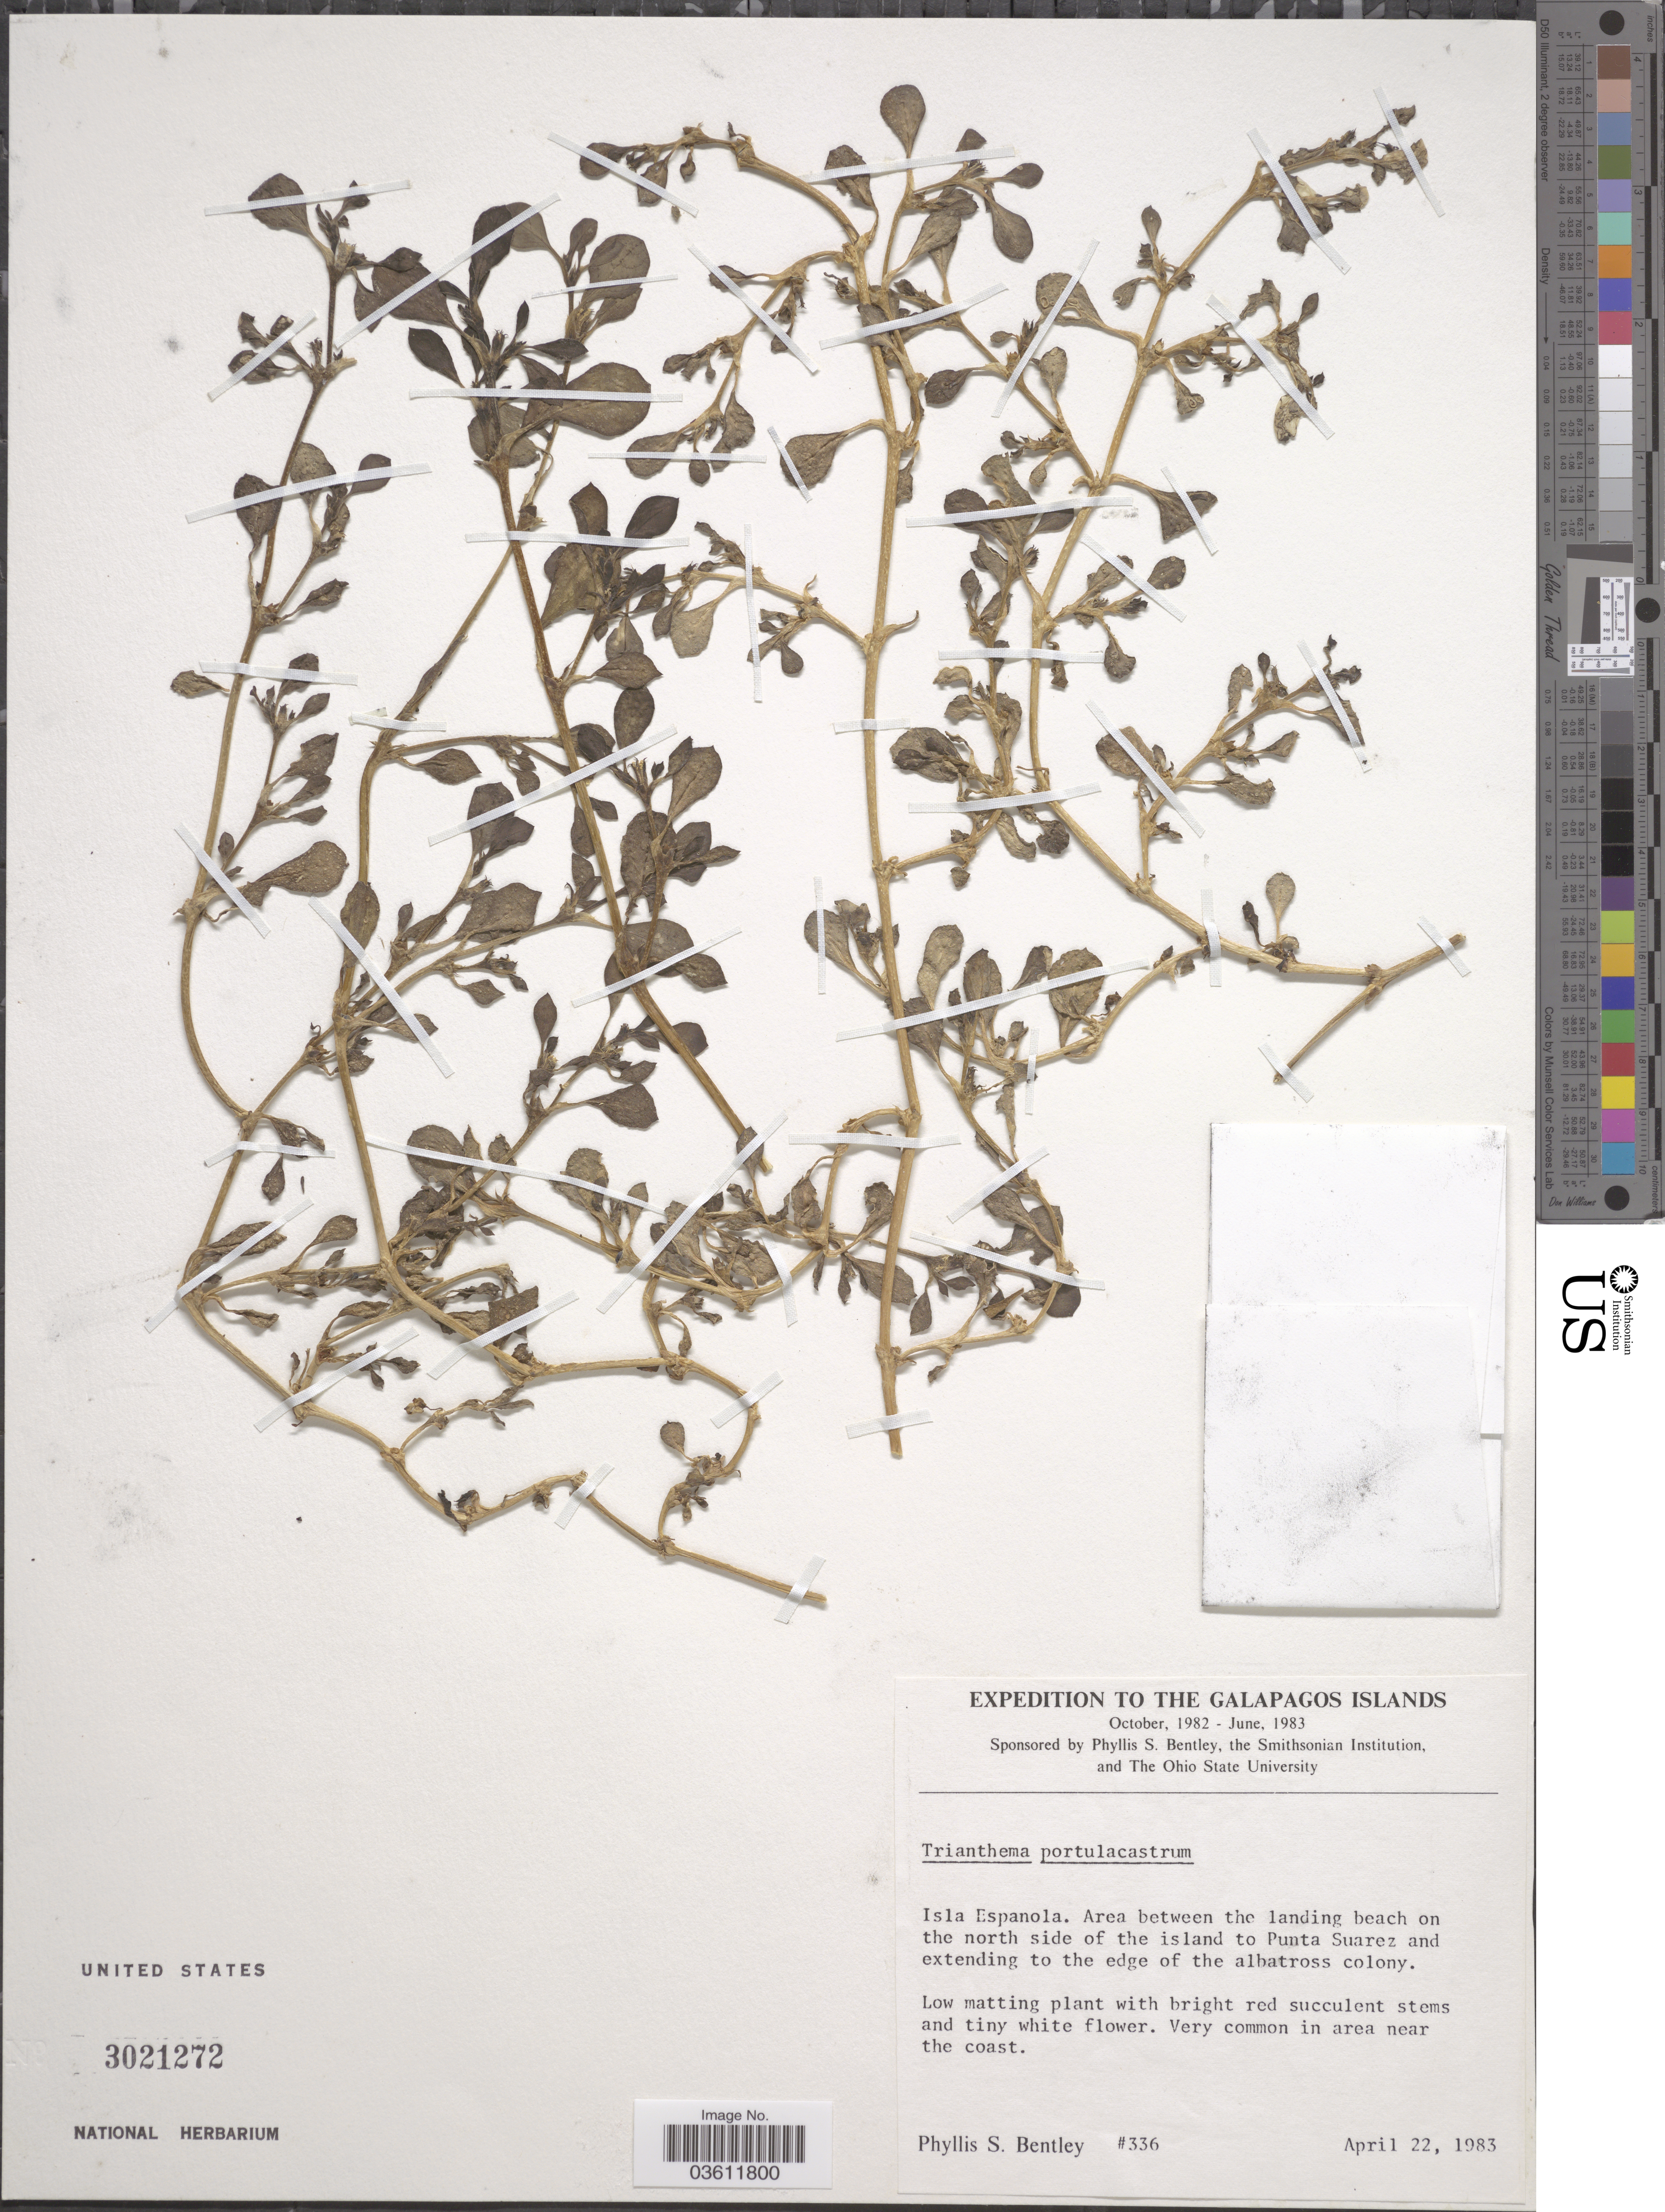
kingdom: Plantae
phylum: Tracheophyta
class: Magnoliopsida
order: Caryophyllales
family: Aizoaceae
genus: Trianthema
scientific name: Trianthema portulacastrum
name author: L.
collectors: P. S. Bentley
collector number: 336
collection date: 1983-04-22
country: Ecuador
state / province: Colón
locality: The Galapagos Islands. Isla Espanola. Area between the landing beach on the north side of the island to Punta Suarez and extending to the edge of the albatross colony.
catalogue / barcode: US 3021272